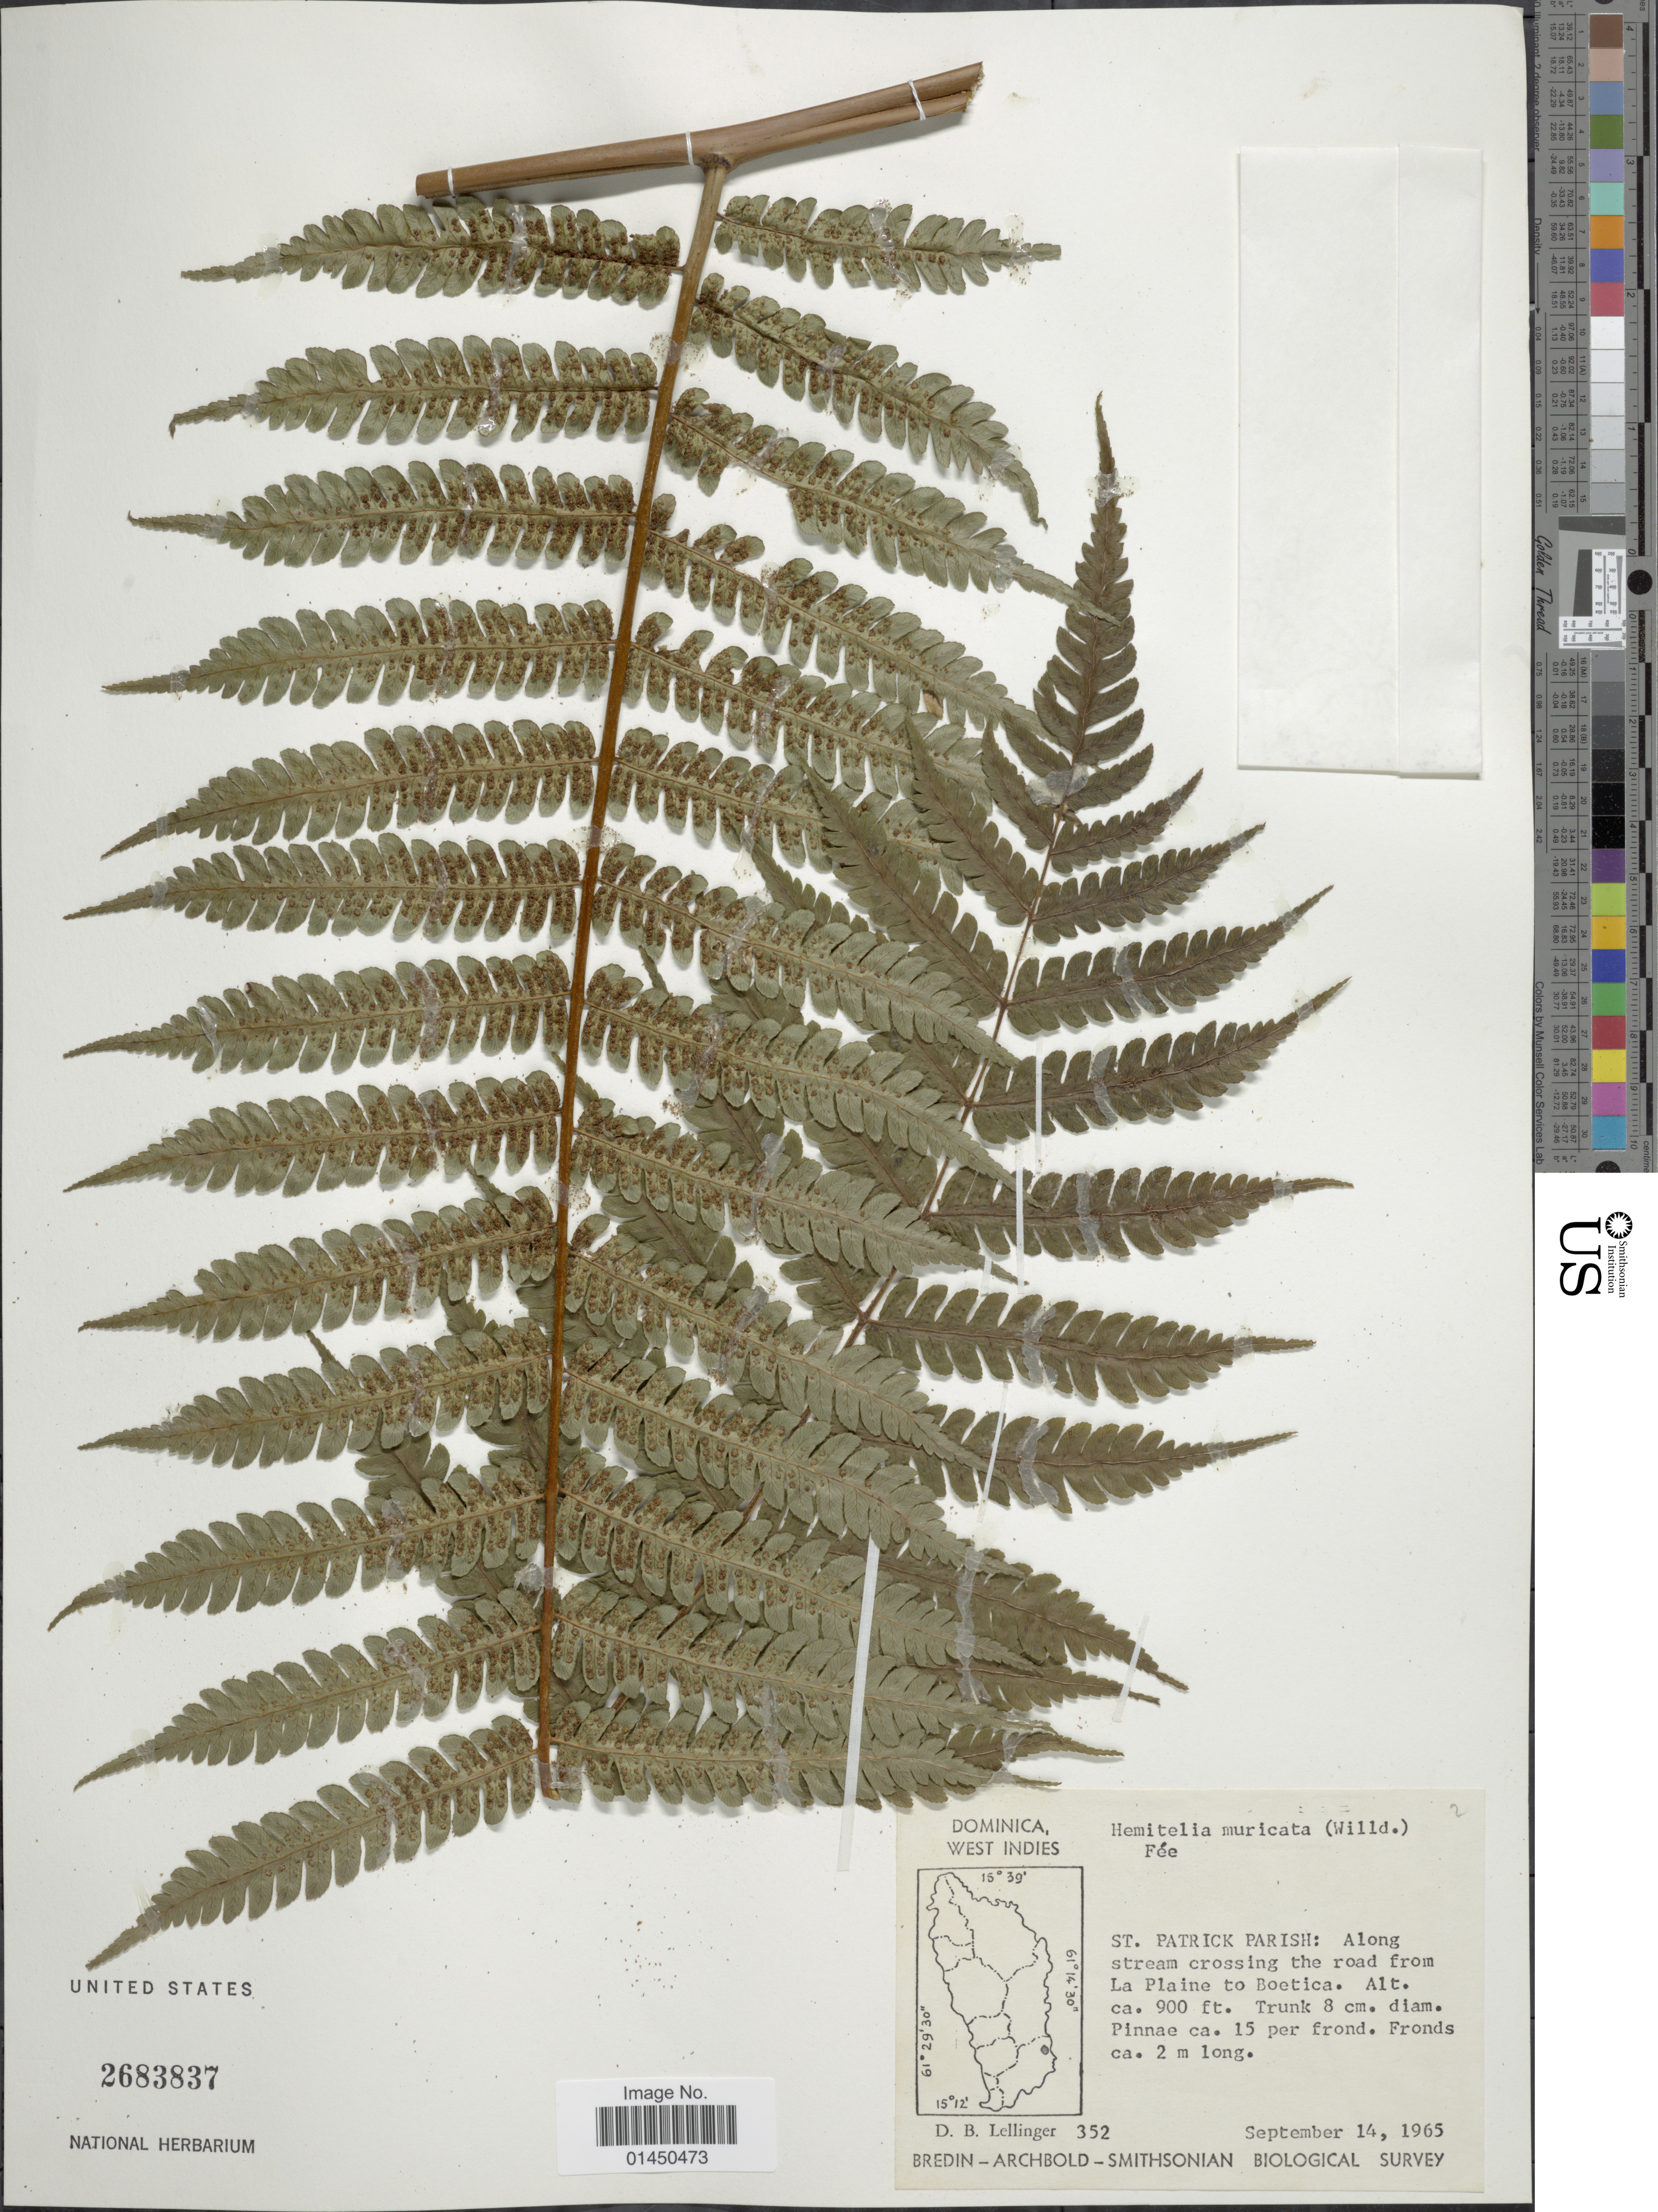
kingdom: Plantae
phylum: Tracheophyta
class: Polypodiopsida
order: Cyatheales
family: Cyatheaceae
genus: Cyathea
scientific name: Cyathea muricata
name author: (Willd.) Fée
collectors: D. B. Lellinger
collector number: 352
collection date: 1965-09-14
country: Dominica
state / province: St. Patrick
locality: Along stream crossing the road from La Plaine to Boetica.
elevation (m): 274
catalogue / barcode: US 2683837